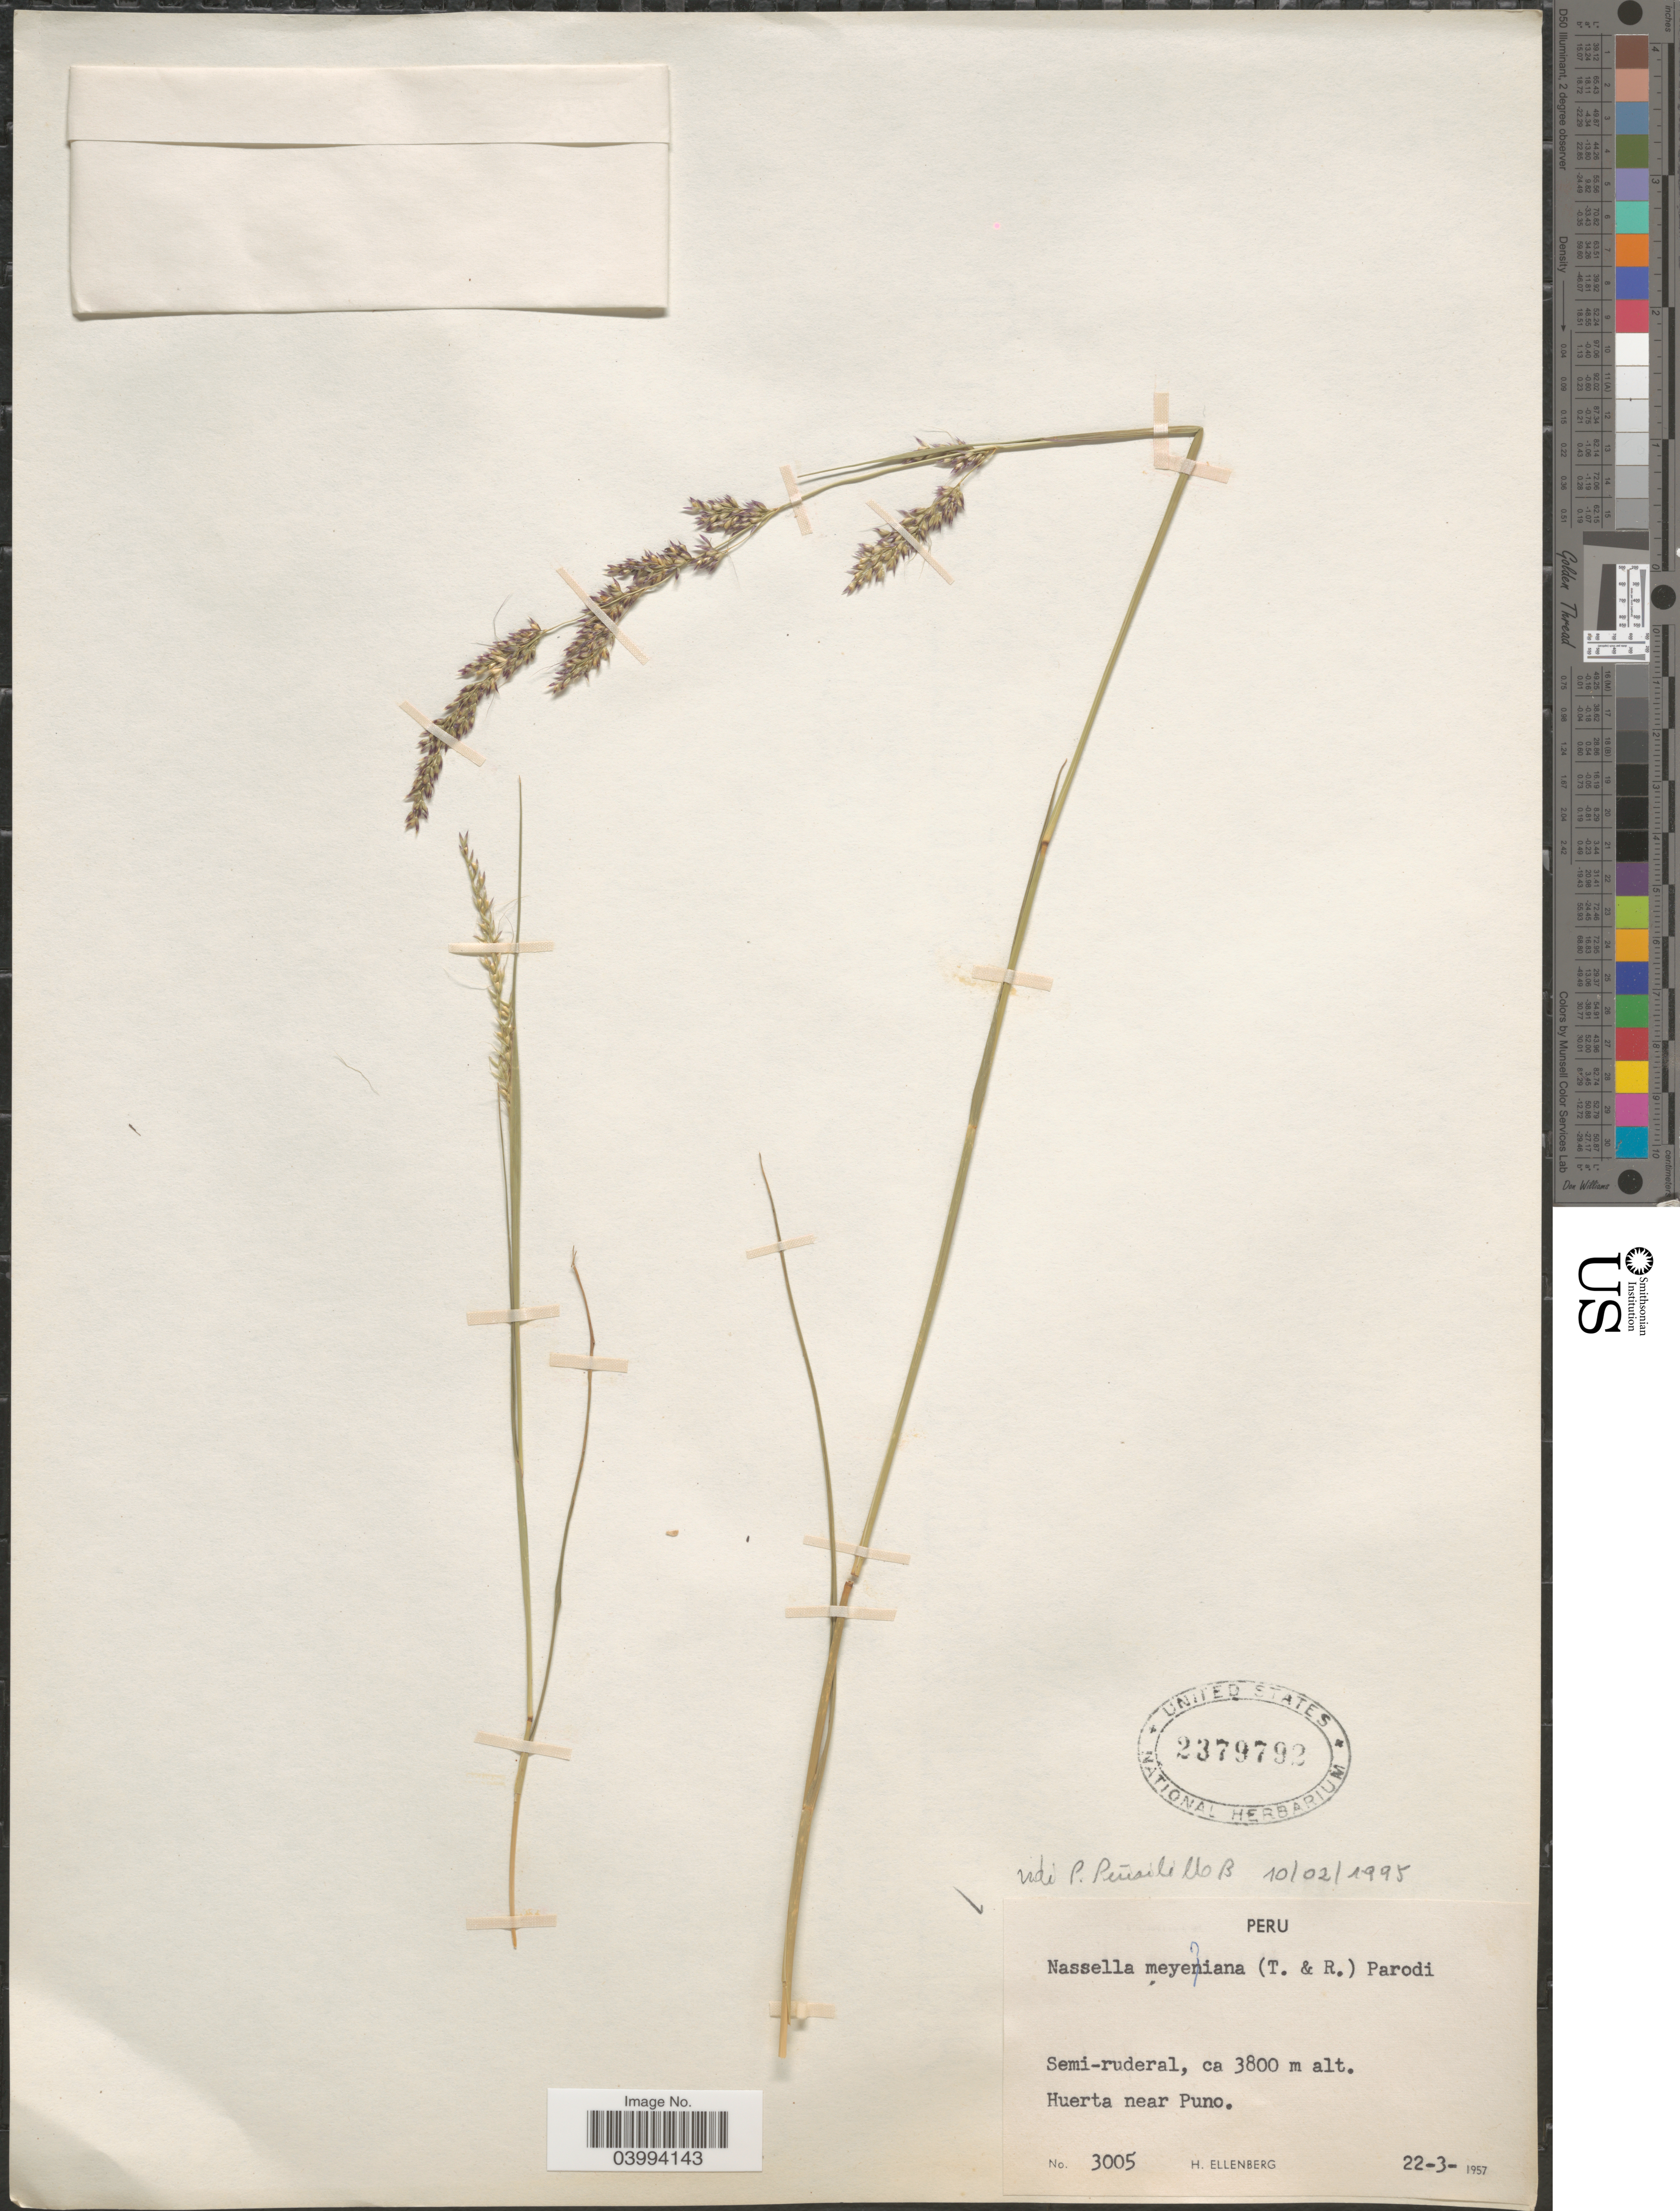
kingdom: Plantae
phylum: Tracheophyta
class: Liliopsida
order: Poales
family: Poaceae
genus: Nassella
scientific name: Nassella meyeniana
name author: (Trin. & Rupr.) Parodi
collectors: H. Ellenberg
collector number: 3005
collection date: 1957-03-22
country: Peru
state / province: Puno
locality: Huerta near Puno.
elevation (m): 3800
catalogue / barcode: US 2379792